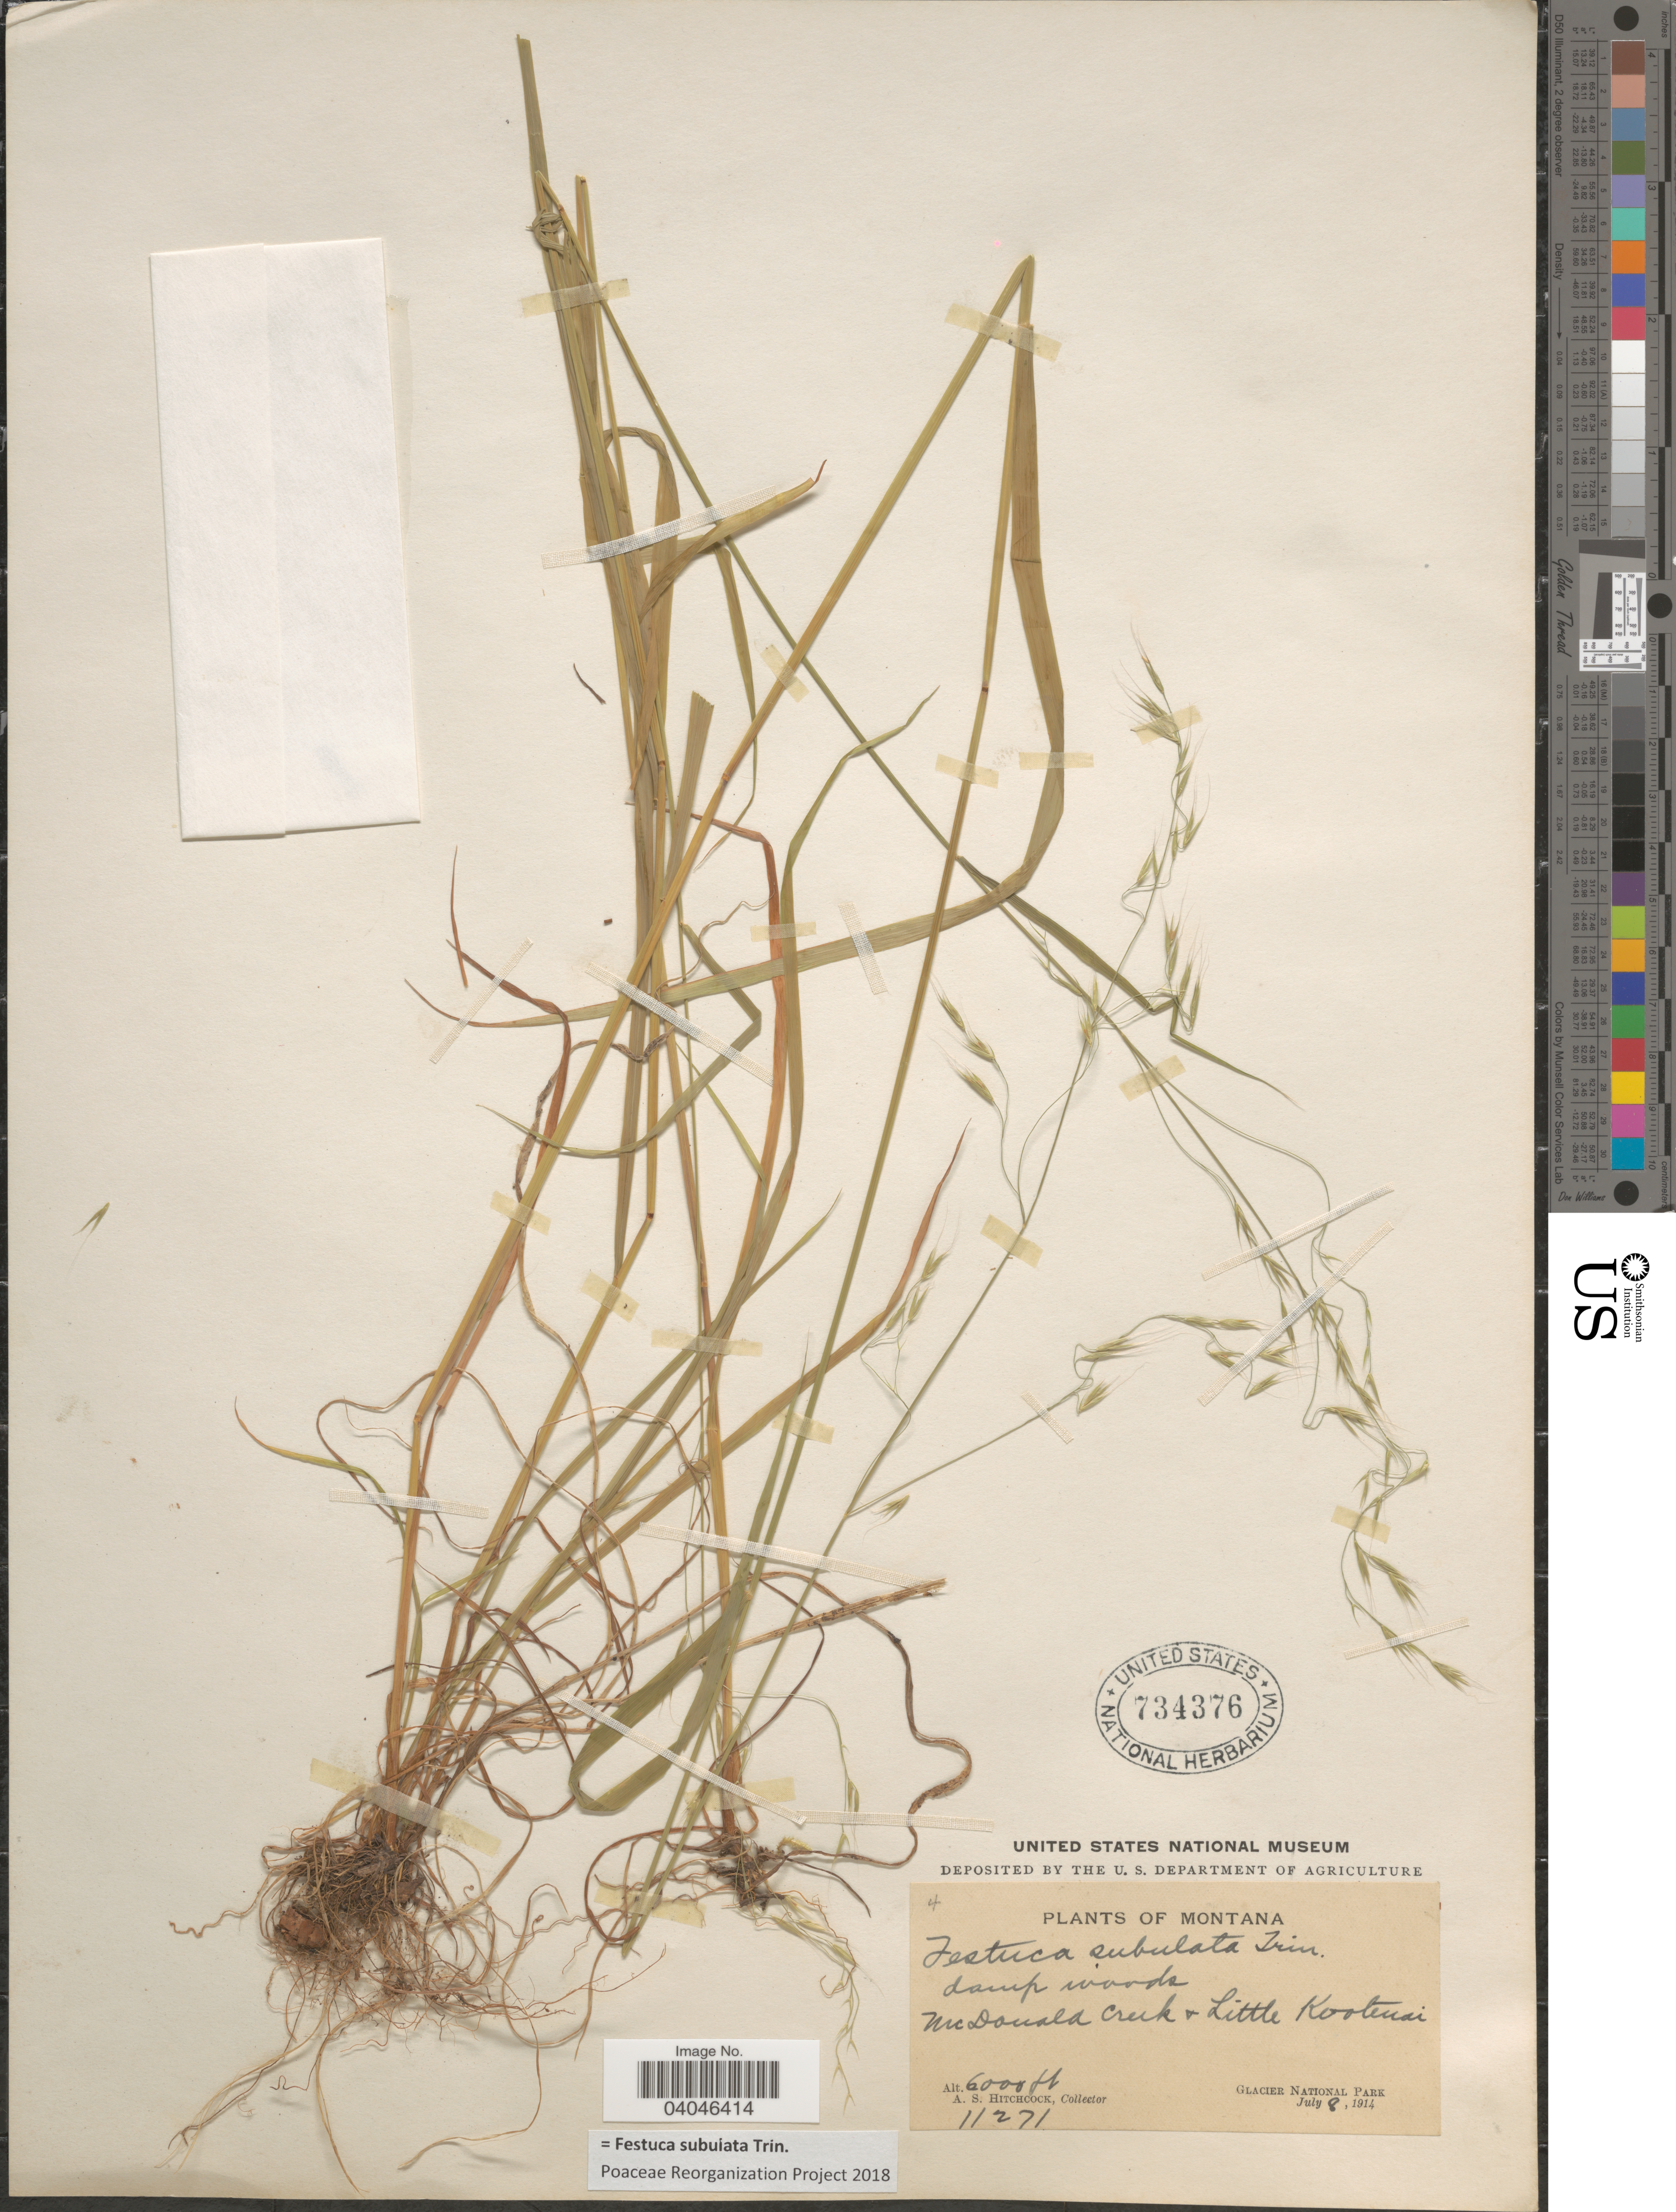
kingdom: Plantae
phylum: Tracheophyta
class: Liliopsida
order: Poales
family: Poaceae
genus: Festuca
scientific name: Festuca subulata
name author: Trin.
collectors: A. S. Hitchcock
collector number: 11271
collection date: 1914-07-08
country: United States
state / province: Montana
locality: McDonald Creek + Little Kootenai. Glacier National Park.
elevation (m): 1829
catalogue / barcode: US 734376